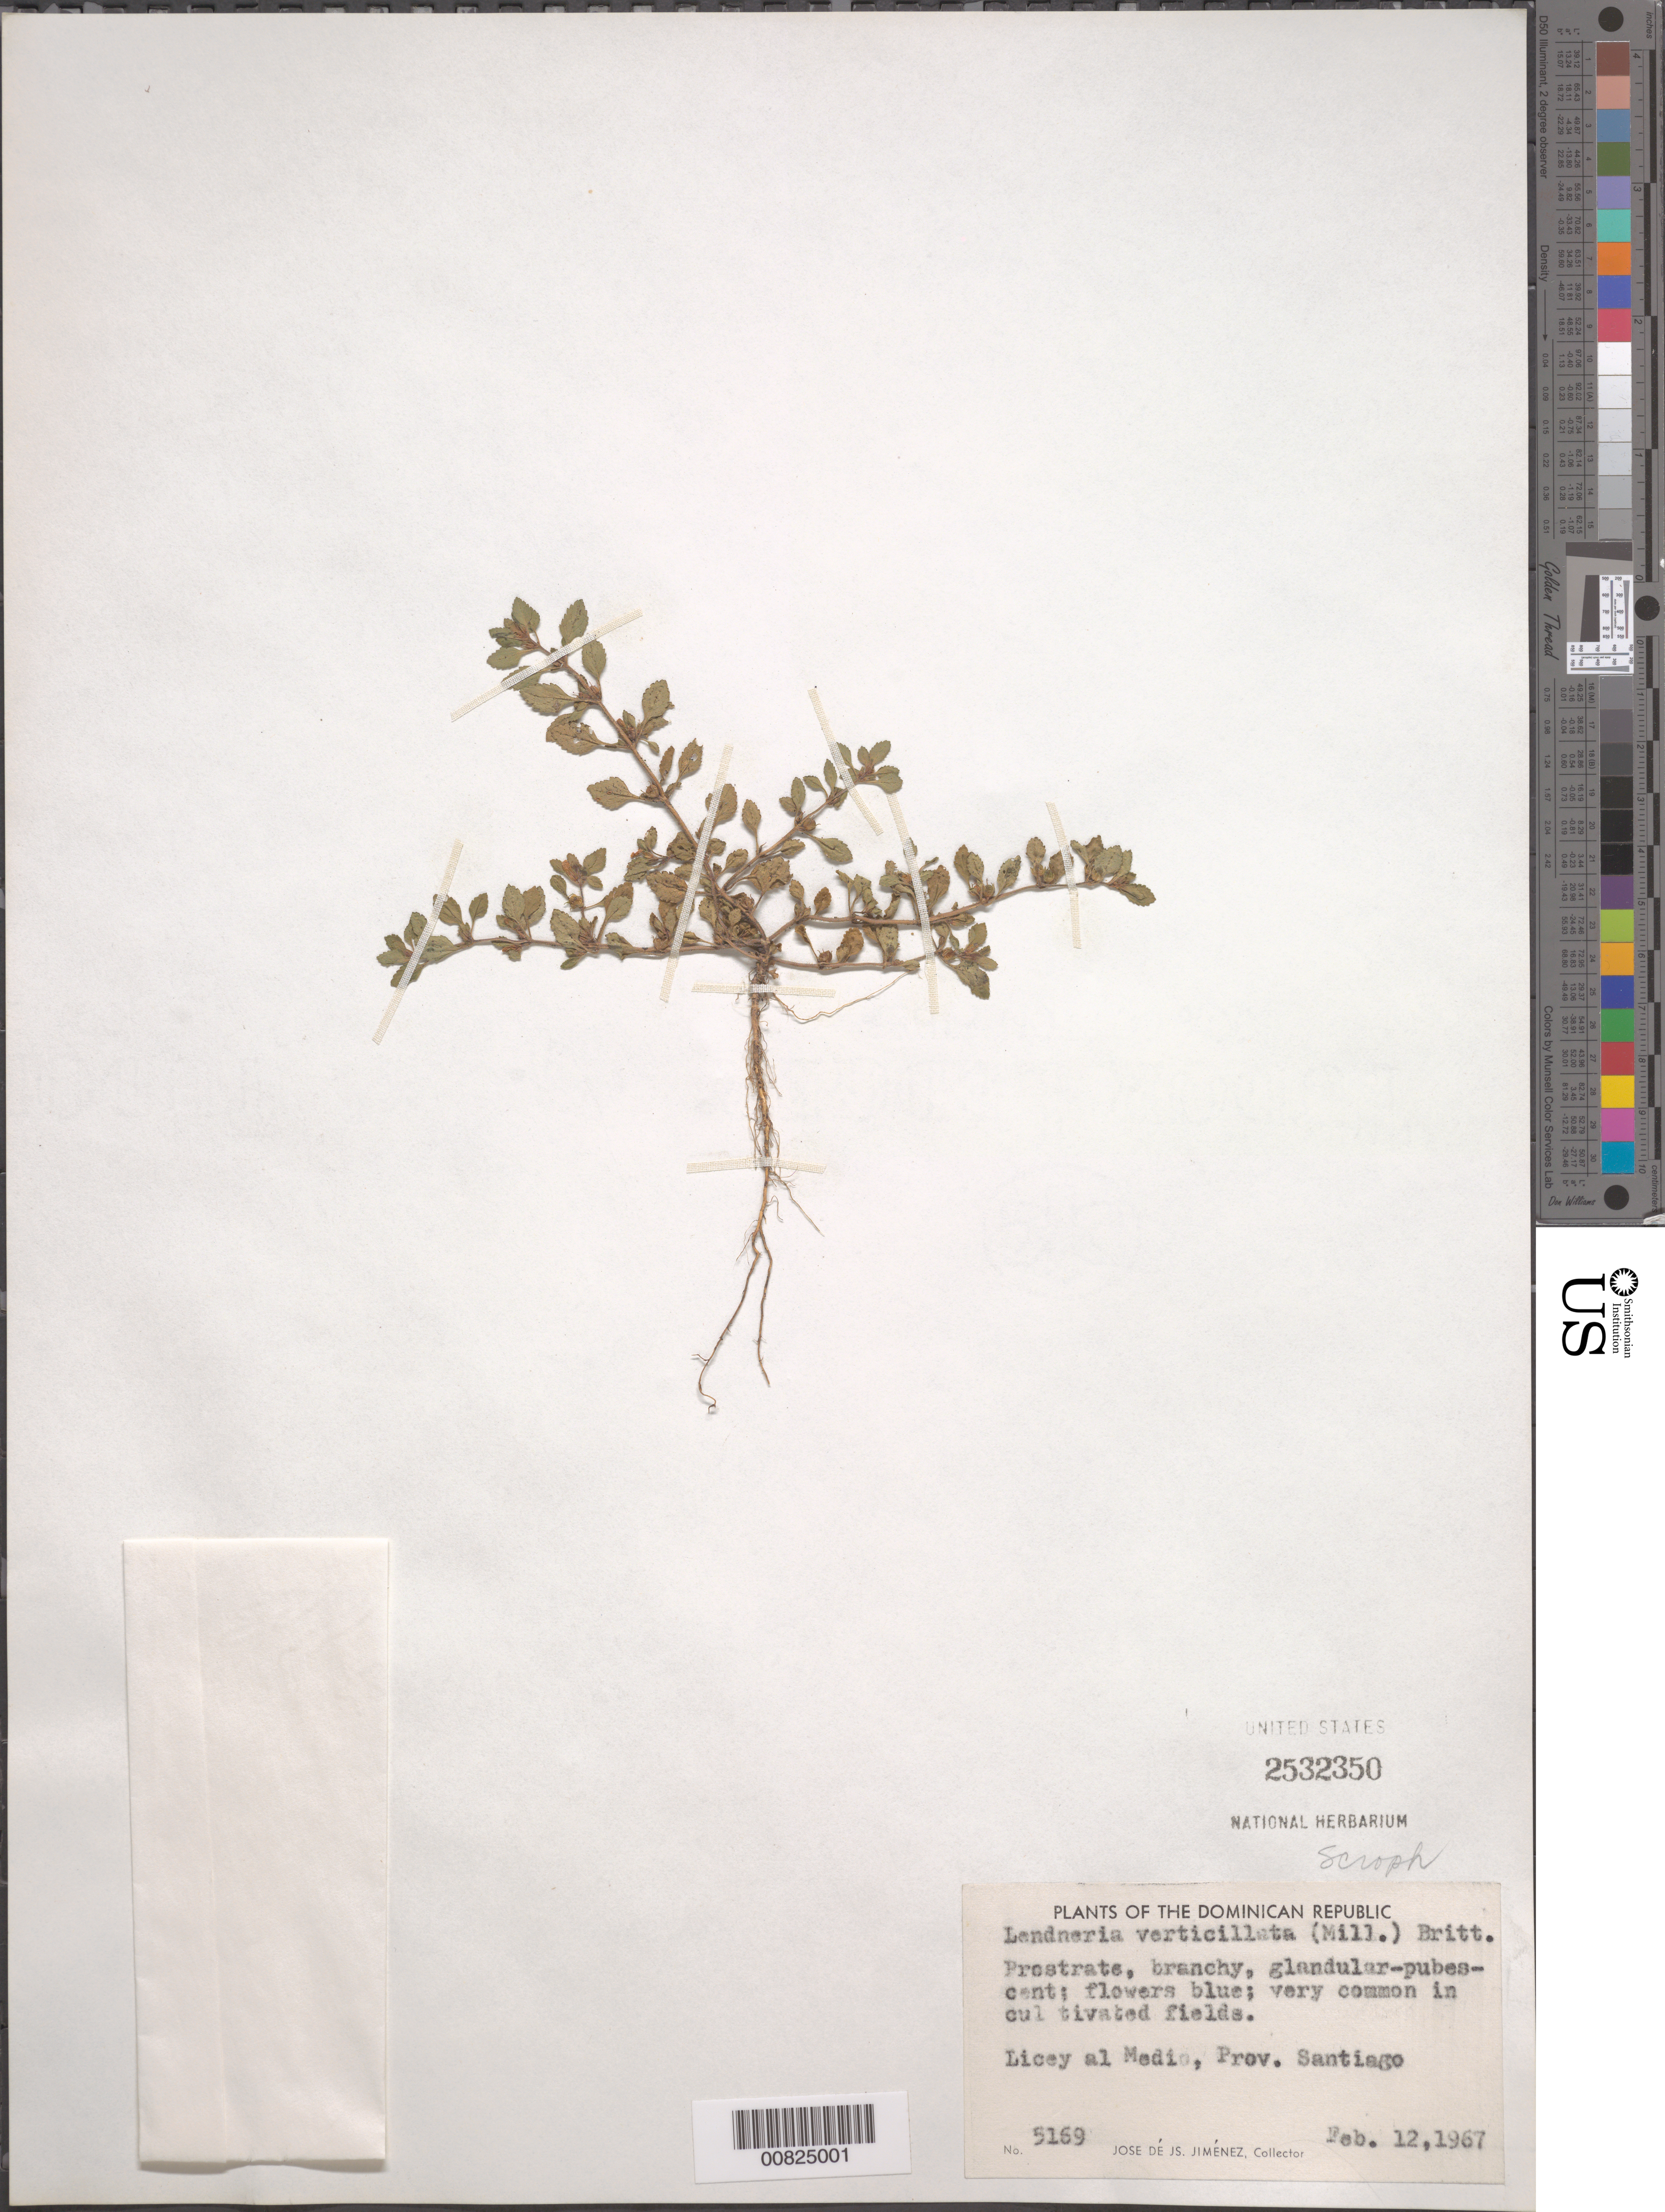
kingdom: Plantae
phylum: Tracheophyta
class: Magnoliopsida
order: Lamiales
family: Plantaginaceae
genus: Stemodia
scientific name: Stemodia verticillata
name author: (Mill.) Hassl.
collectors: J. J. Jiménez Almonte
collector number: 5169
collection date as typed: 12 Feb 1967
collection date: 1967-02-12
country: Dominican Republic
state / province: Santiago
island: Hispaniola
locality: Licey al Medio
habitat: Cultivated fields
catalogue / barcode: US 2532350